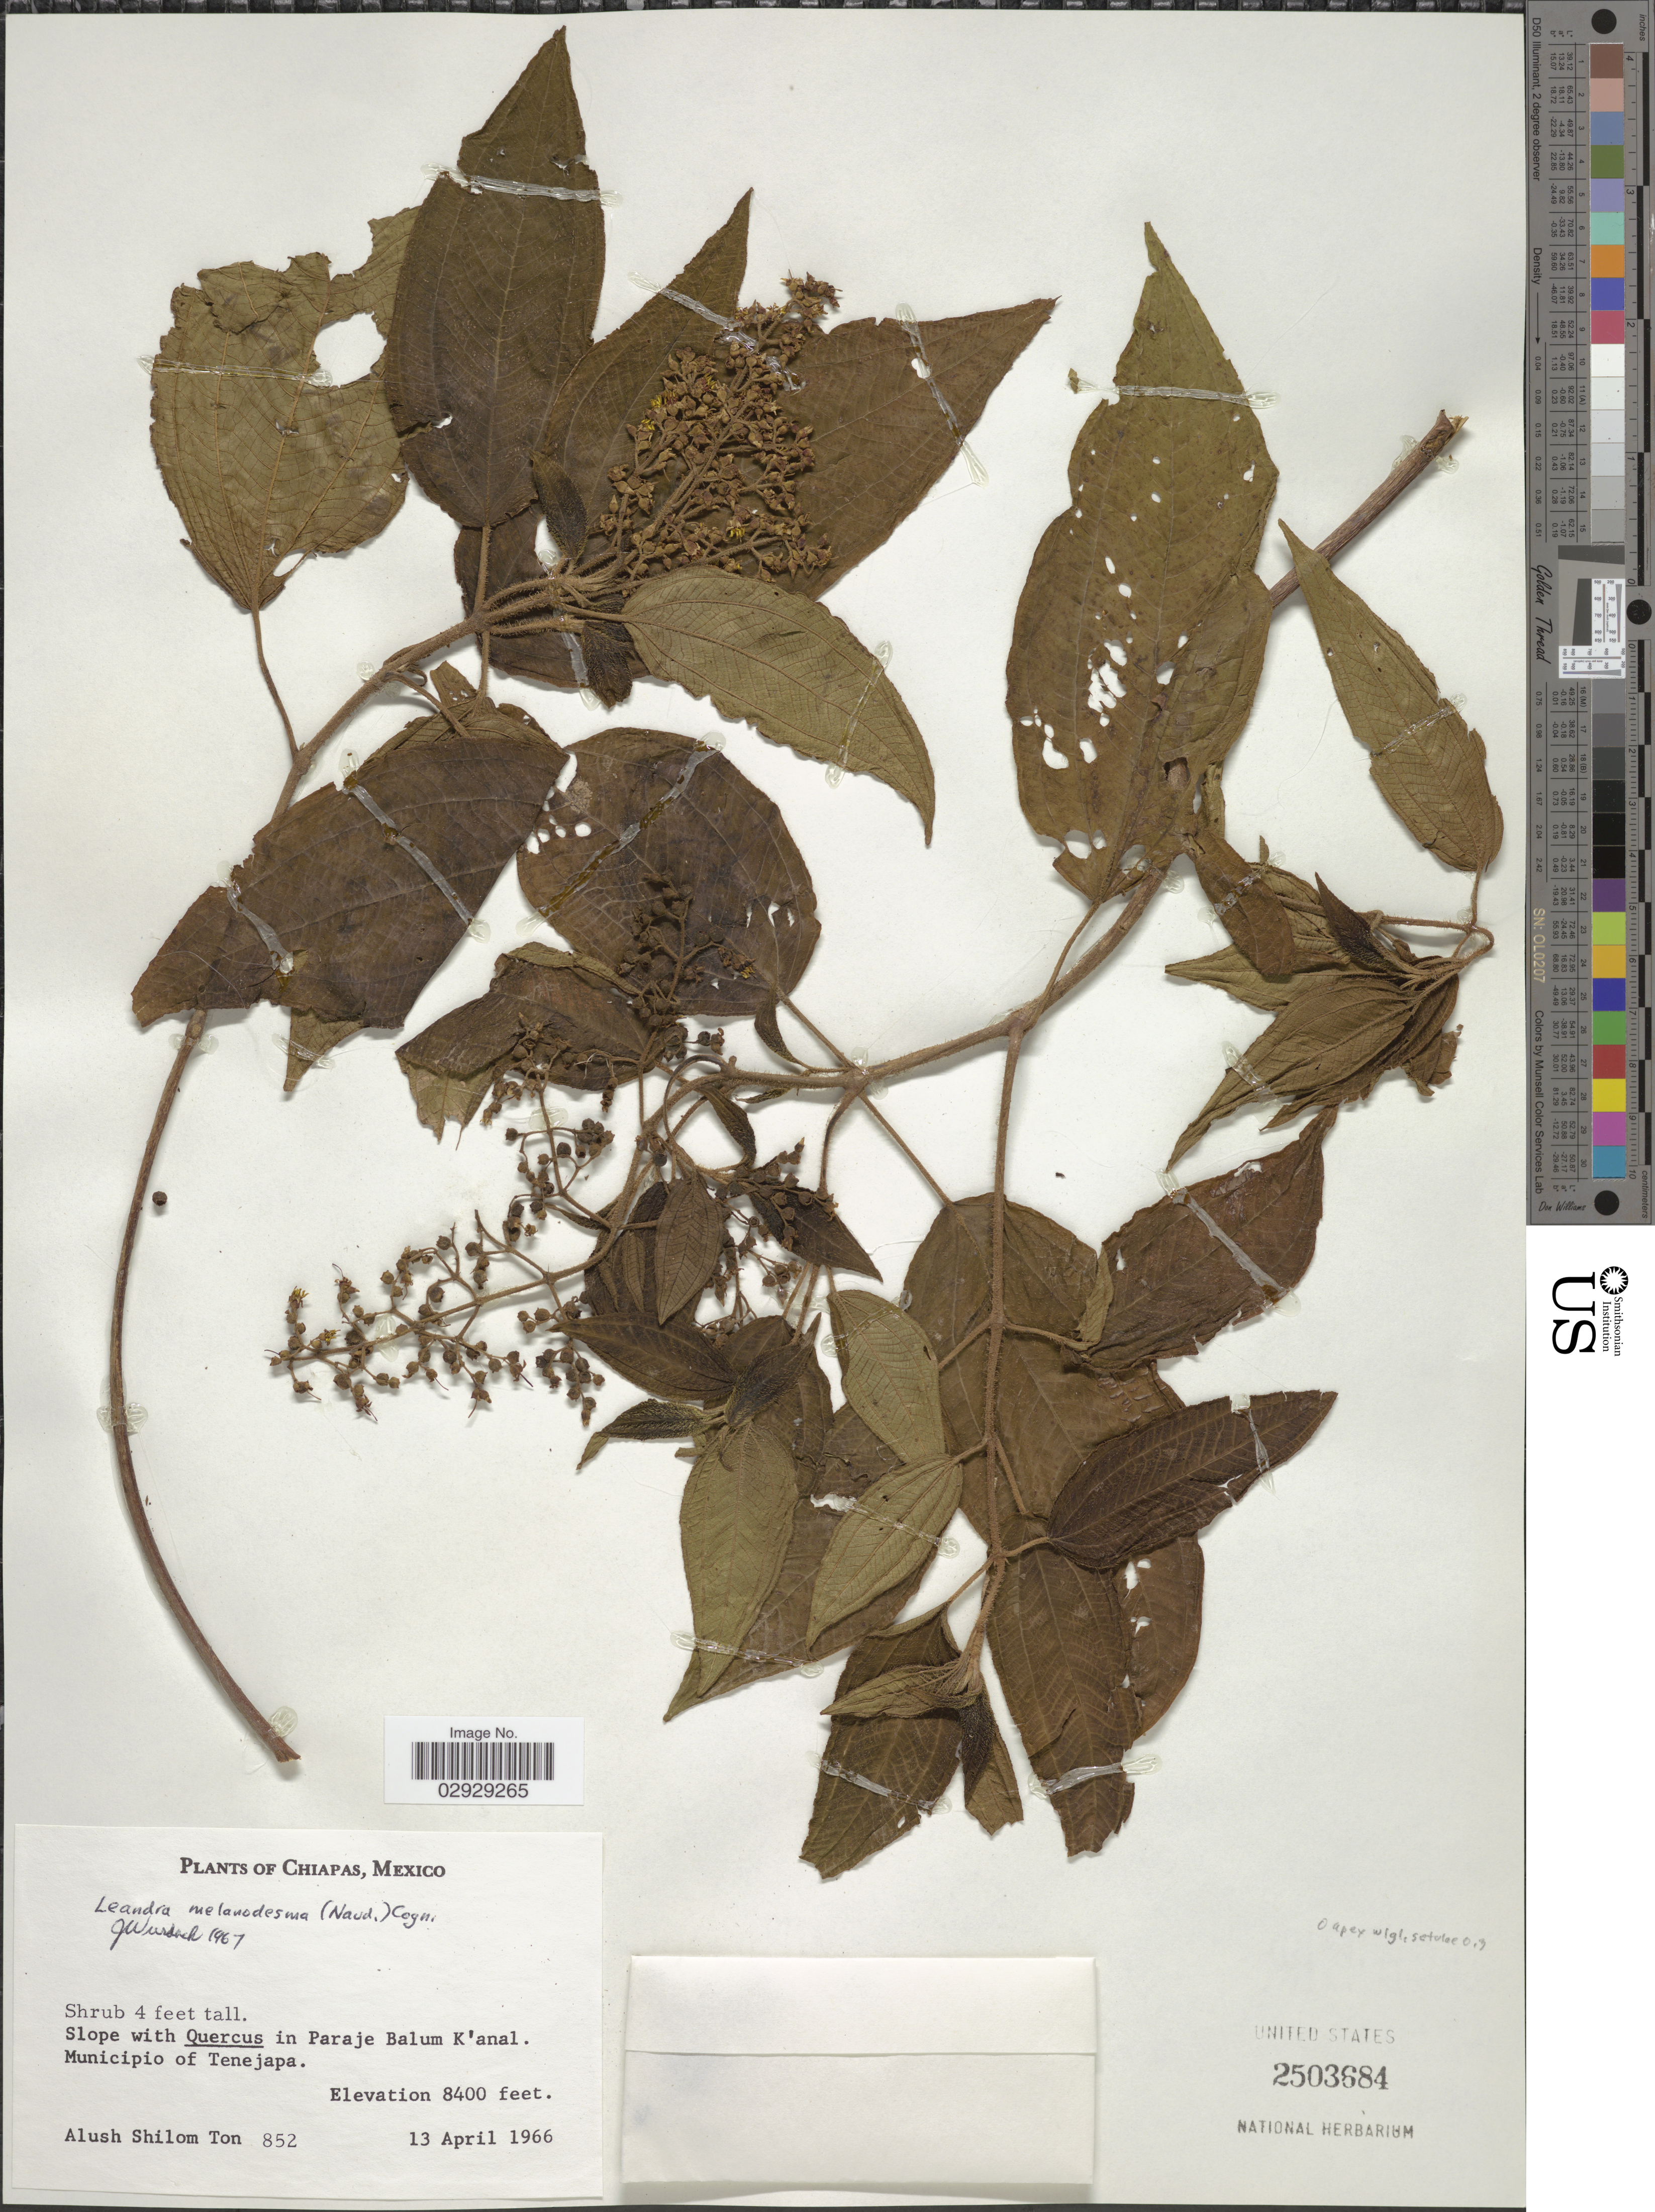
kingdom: Plantae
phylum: Tracheophyta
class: Magnoliopsida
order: Myrtales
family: Melastomataceae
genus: Leandra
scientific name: Leandra melanodesma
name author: (Naudin) Cogn.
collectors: A. S. Ton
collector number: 852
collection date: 1966-04-13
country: Mexico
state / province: Chiapas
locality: Slope with Quercus in Paraje Balum K'anal. Municipio of Tenejapa.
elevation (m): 2560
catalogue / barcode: US 2503684